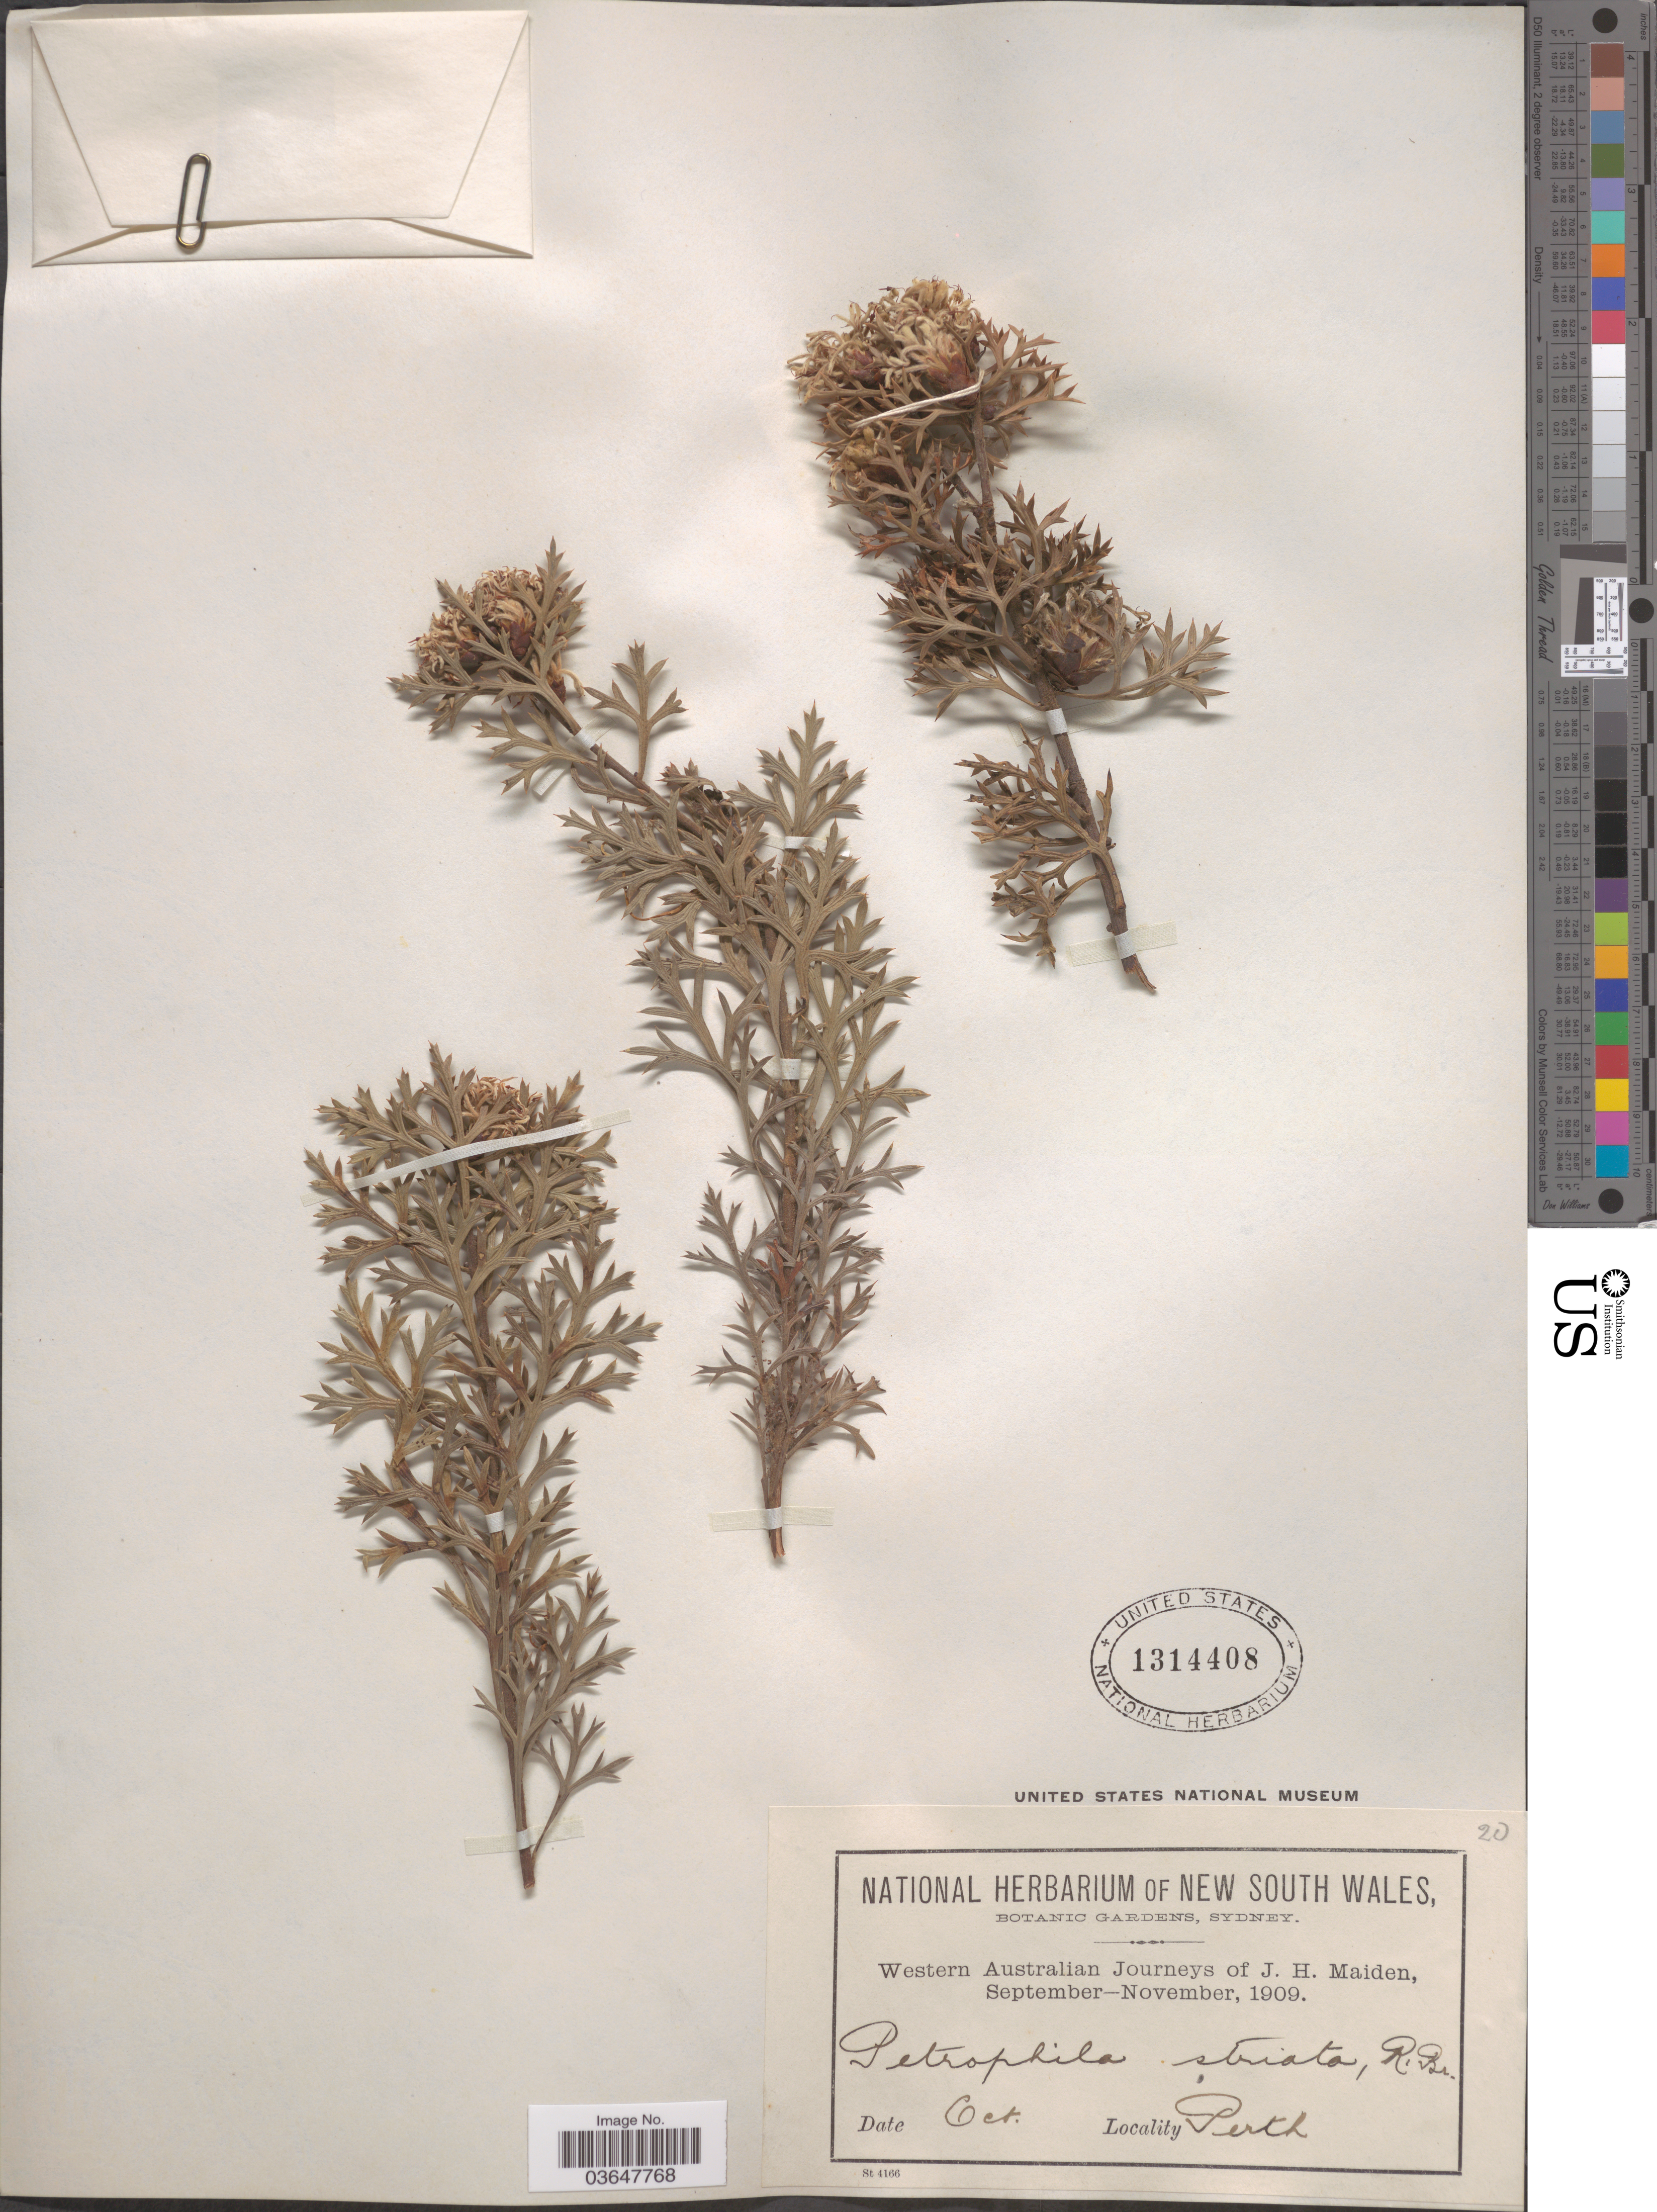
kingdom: Plantae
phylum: Tracheophyta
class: Magnoliopsida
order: Proteales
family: Proteaceae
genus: Petrophile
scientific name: Petrophile striata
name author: R. Br.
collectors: J. Maiden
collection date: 1909-10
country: Australia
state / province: Western Australia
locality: Perth.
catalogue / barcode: US 1314408